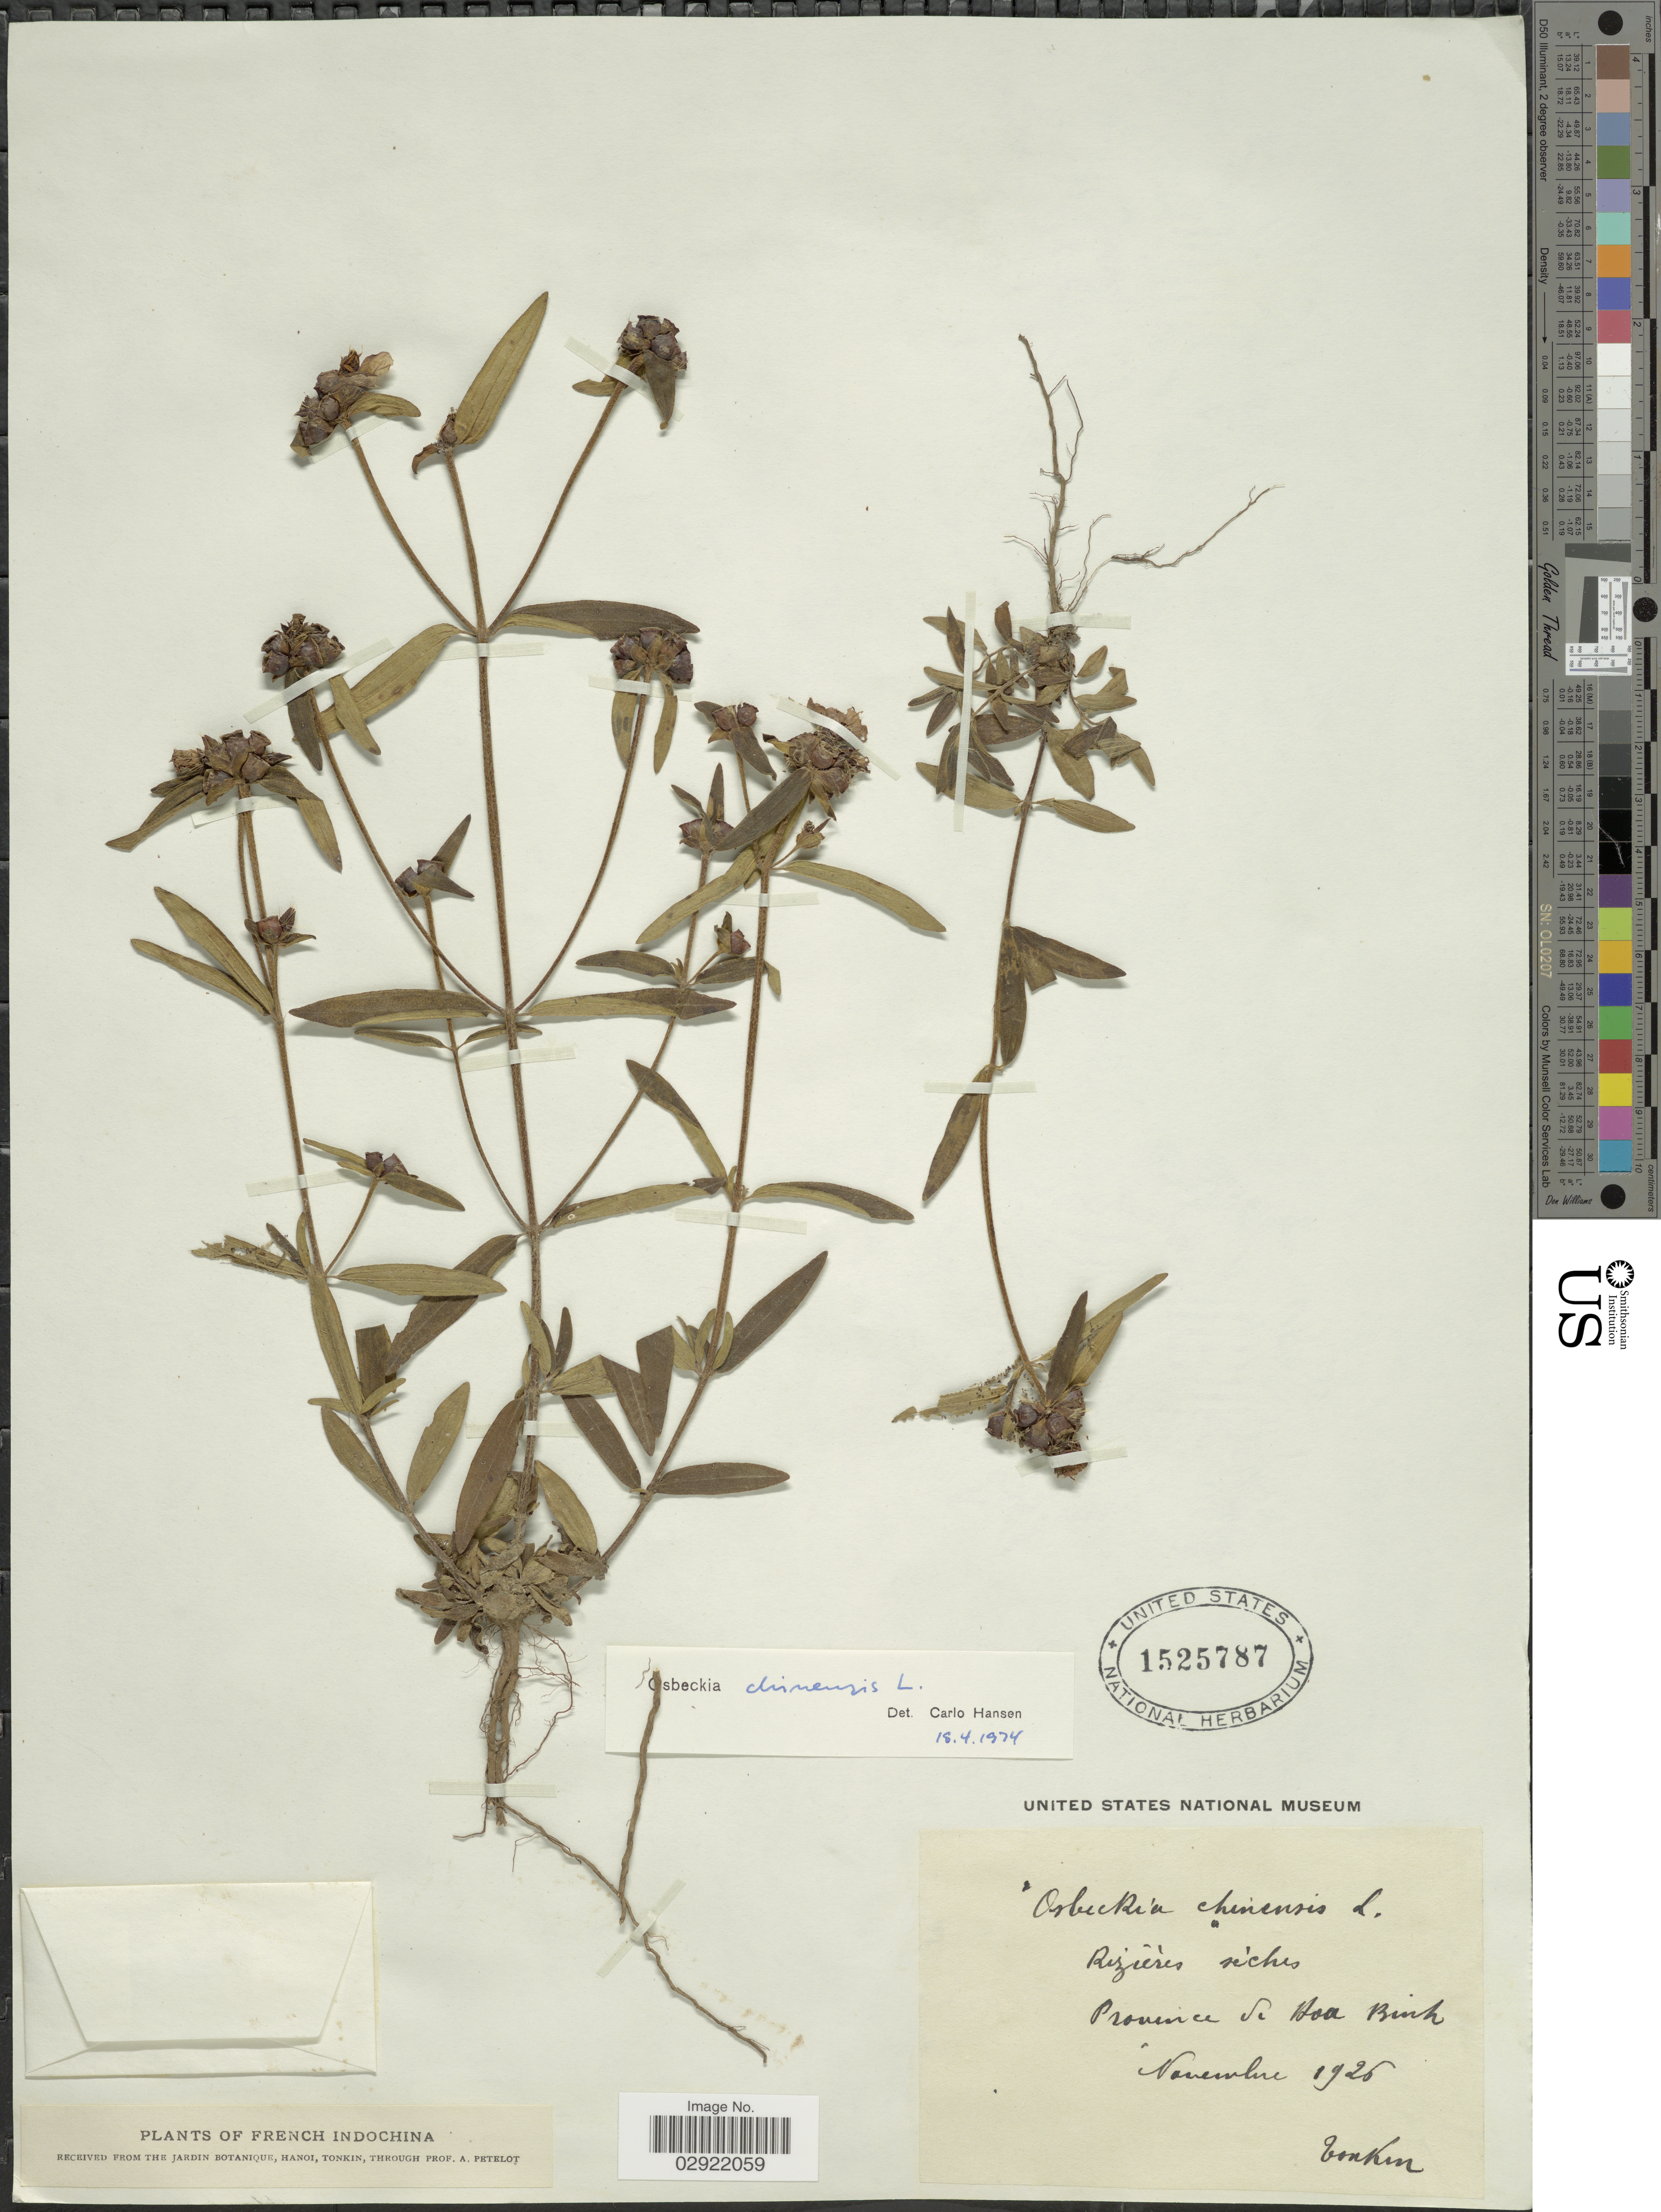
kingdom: Plantae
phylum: Tracheophyta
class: Magnoliopsida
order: Myrtales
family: Melastomataceae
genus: Osbeckia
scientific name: Osbeckia chinensis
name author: L.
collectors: A. Petelot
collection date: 1926-11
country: Vietnam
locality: Tonkin. Province de Hoa Binh.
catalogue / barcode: US 1525787